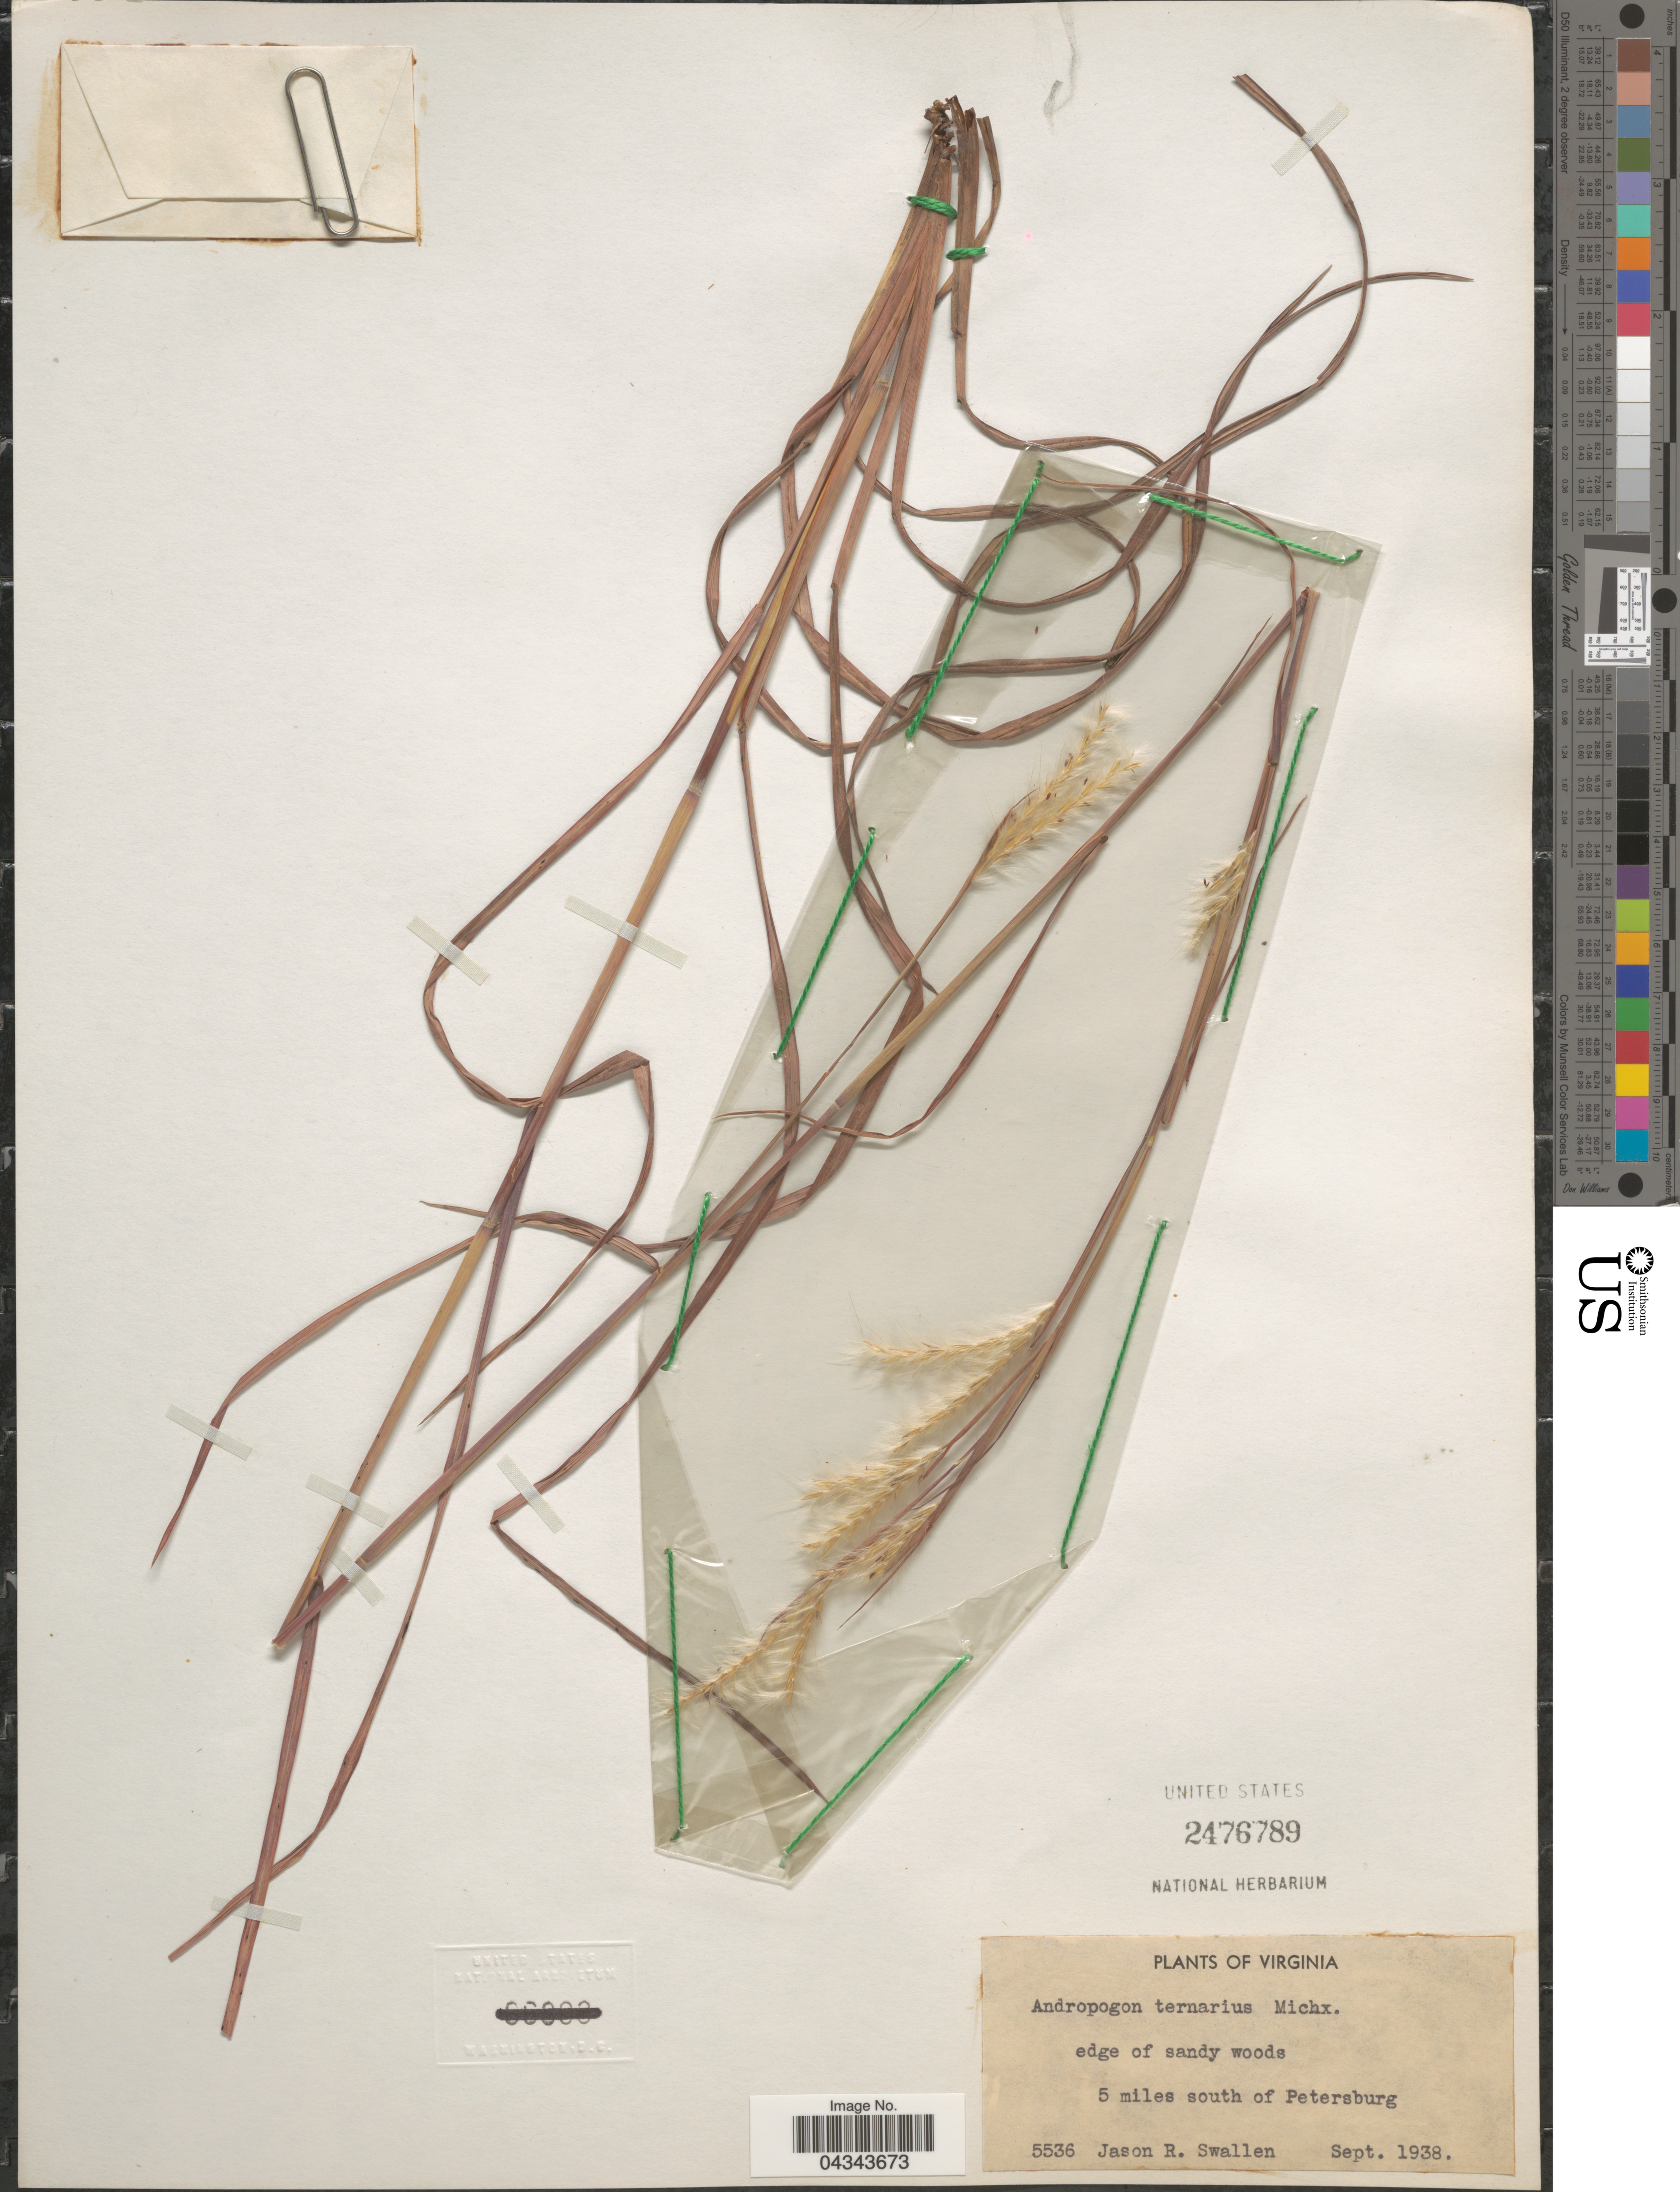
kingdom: Plantae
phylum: Tracheophyta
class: Liliopsida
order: Poales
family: Poaceae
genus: Andropogon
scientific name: Andropogon ternarius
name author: Michx.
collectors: J. R. Swallen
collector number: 5536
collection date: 1938-09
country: United States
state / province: Virginia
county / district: City of Petersburg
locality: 5 miles south of Petersburg.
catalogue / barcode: US 2476789